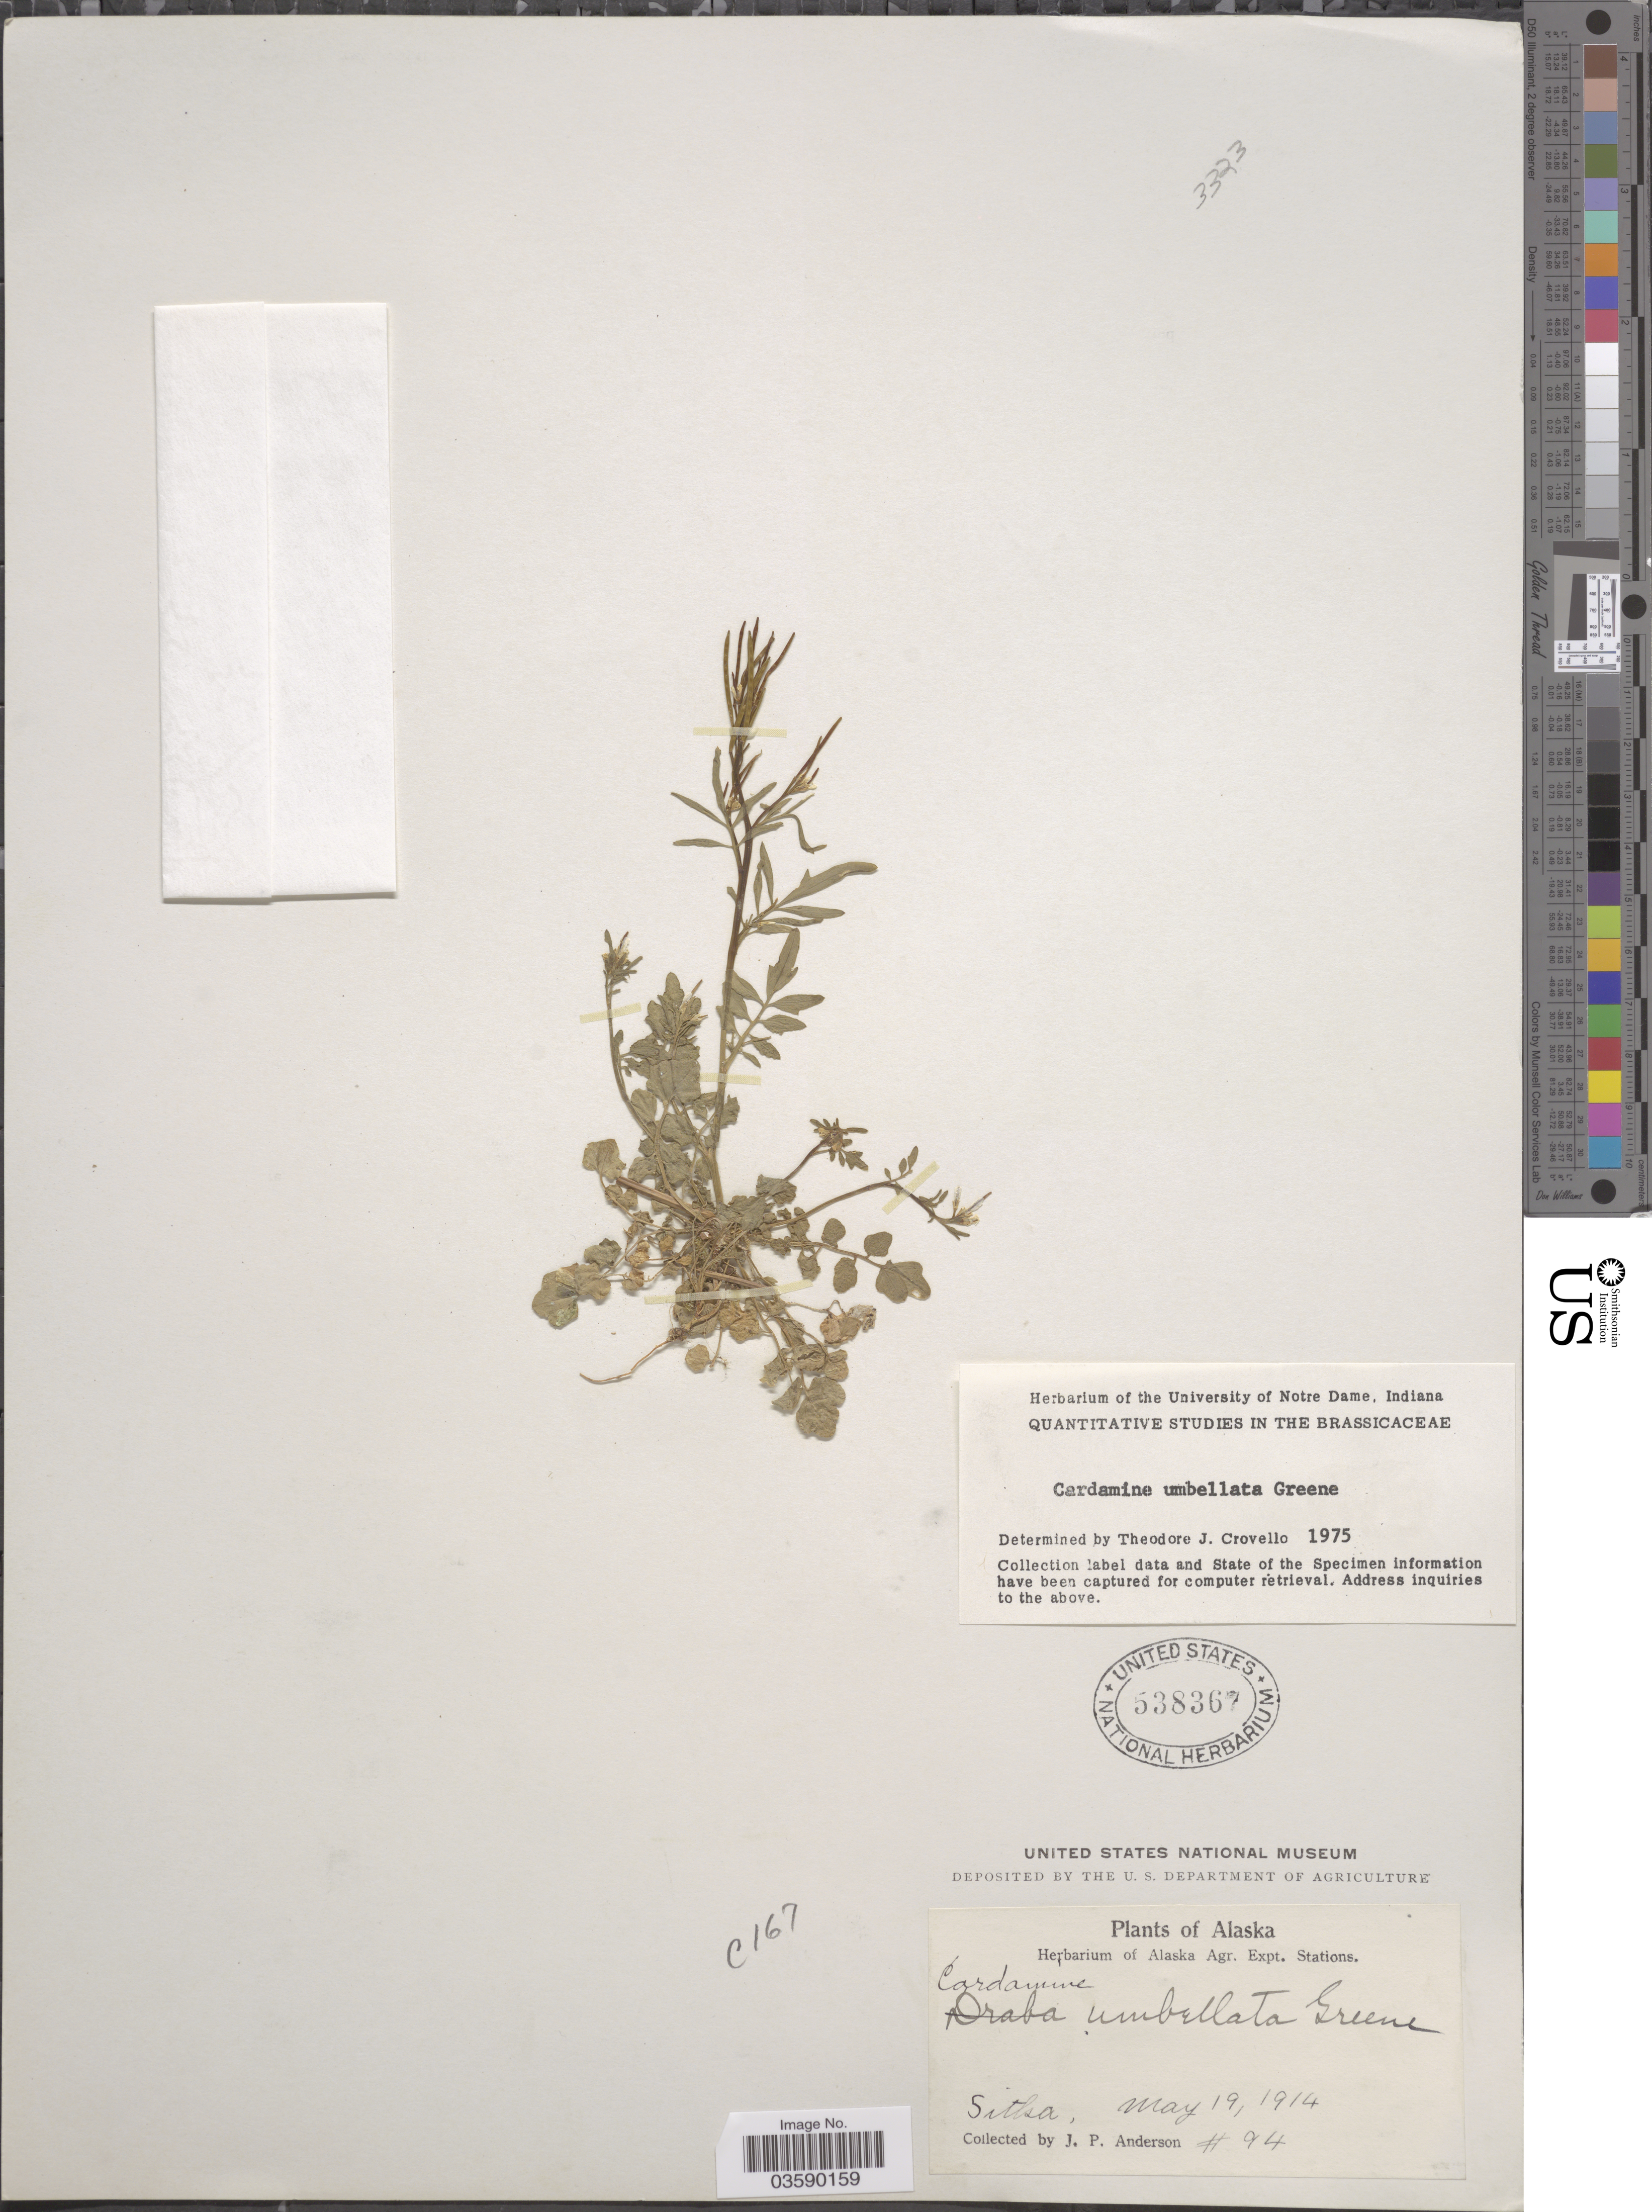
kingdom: Plantae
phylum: Tracheophyta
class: Magnoliopsida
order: Brassicales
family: Brassicaceae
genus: Cardamine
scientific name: Cardamine umbellata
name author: Greene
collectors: J. P. Anderson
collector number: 94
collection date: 1914-05-19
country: United States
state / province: Alaska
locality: Sitka.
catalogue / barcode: US 538367